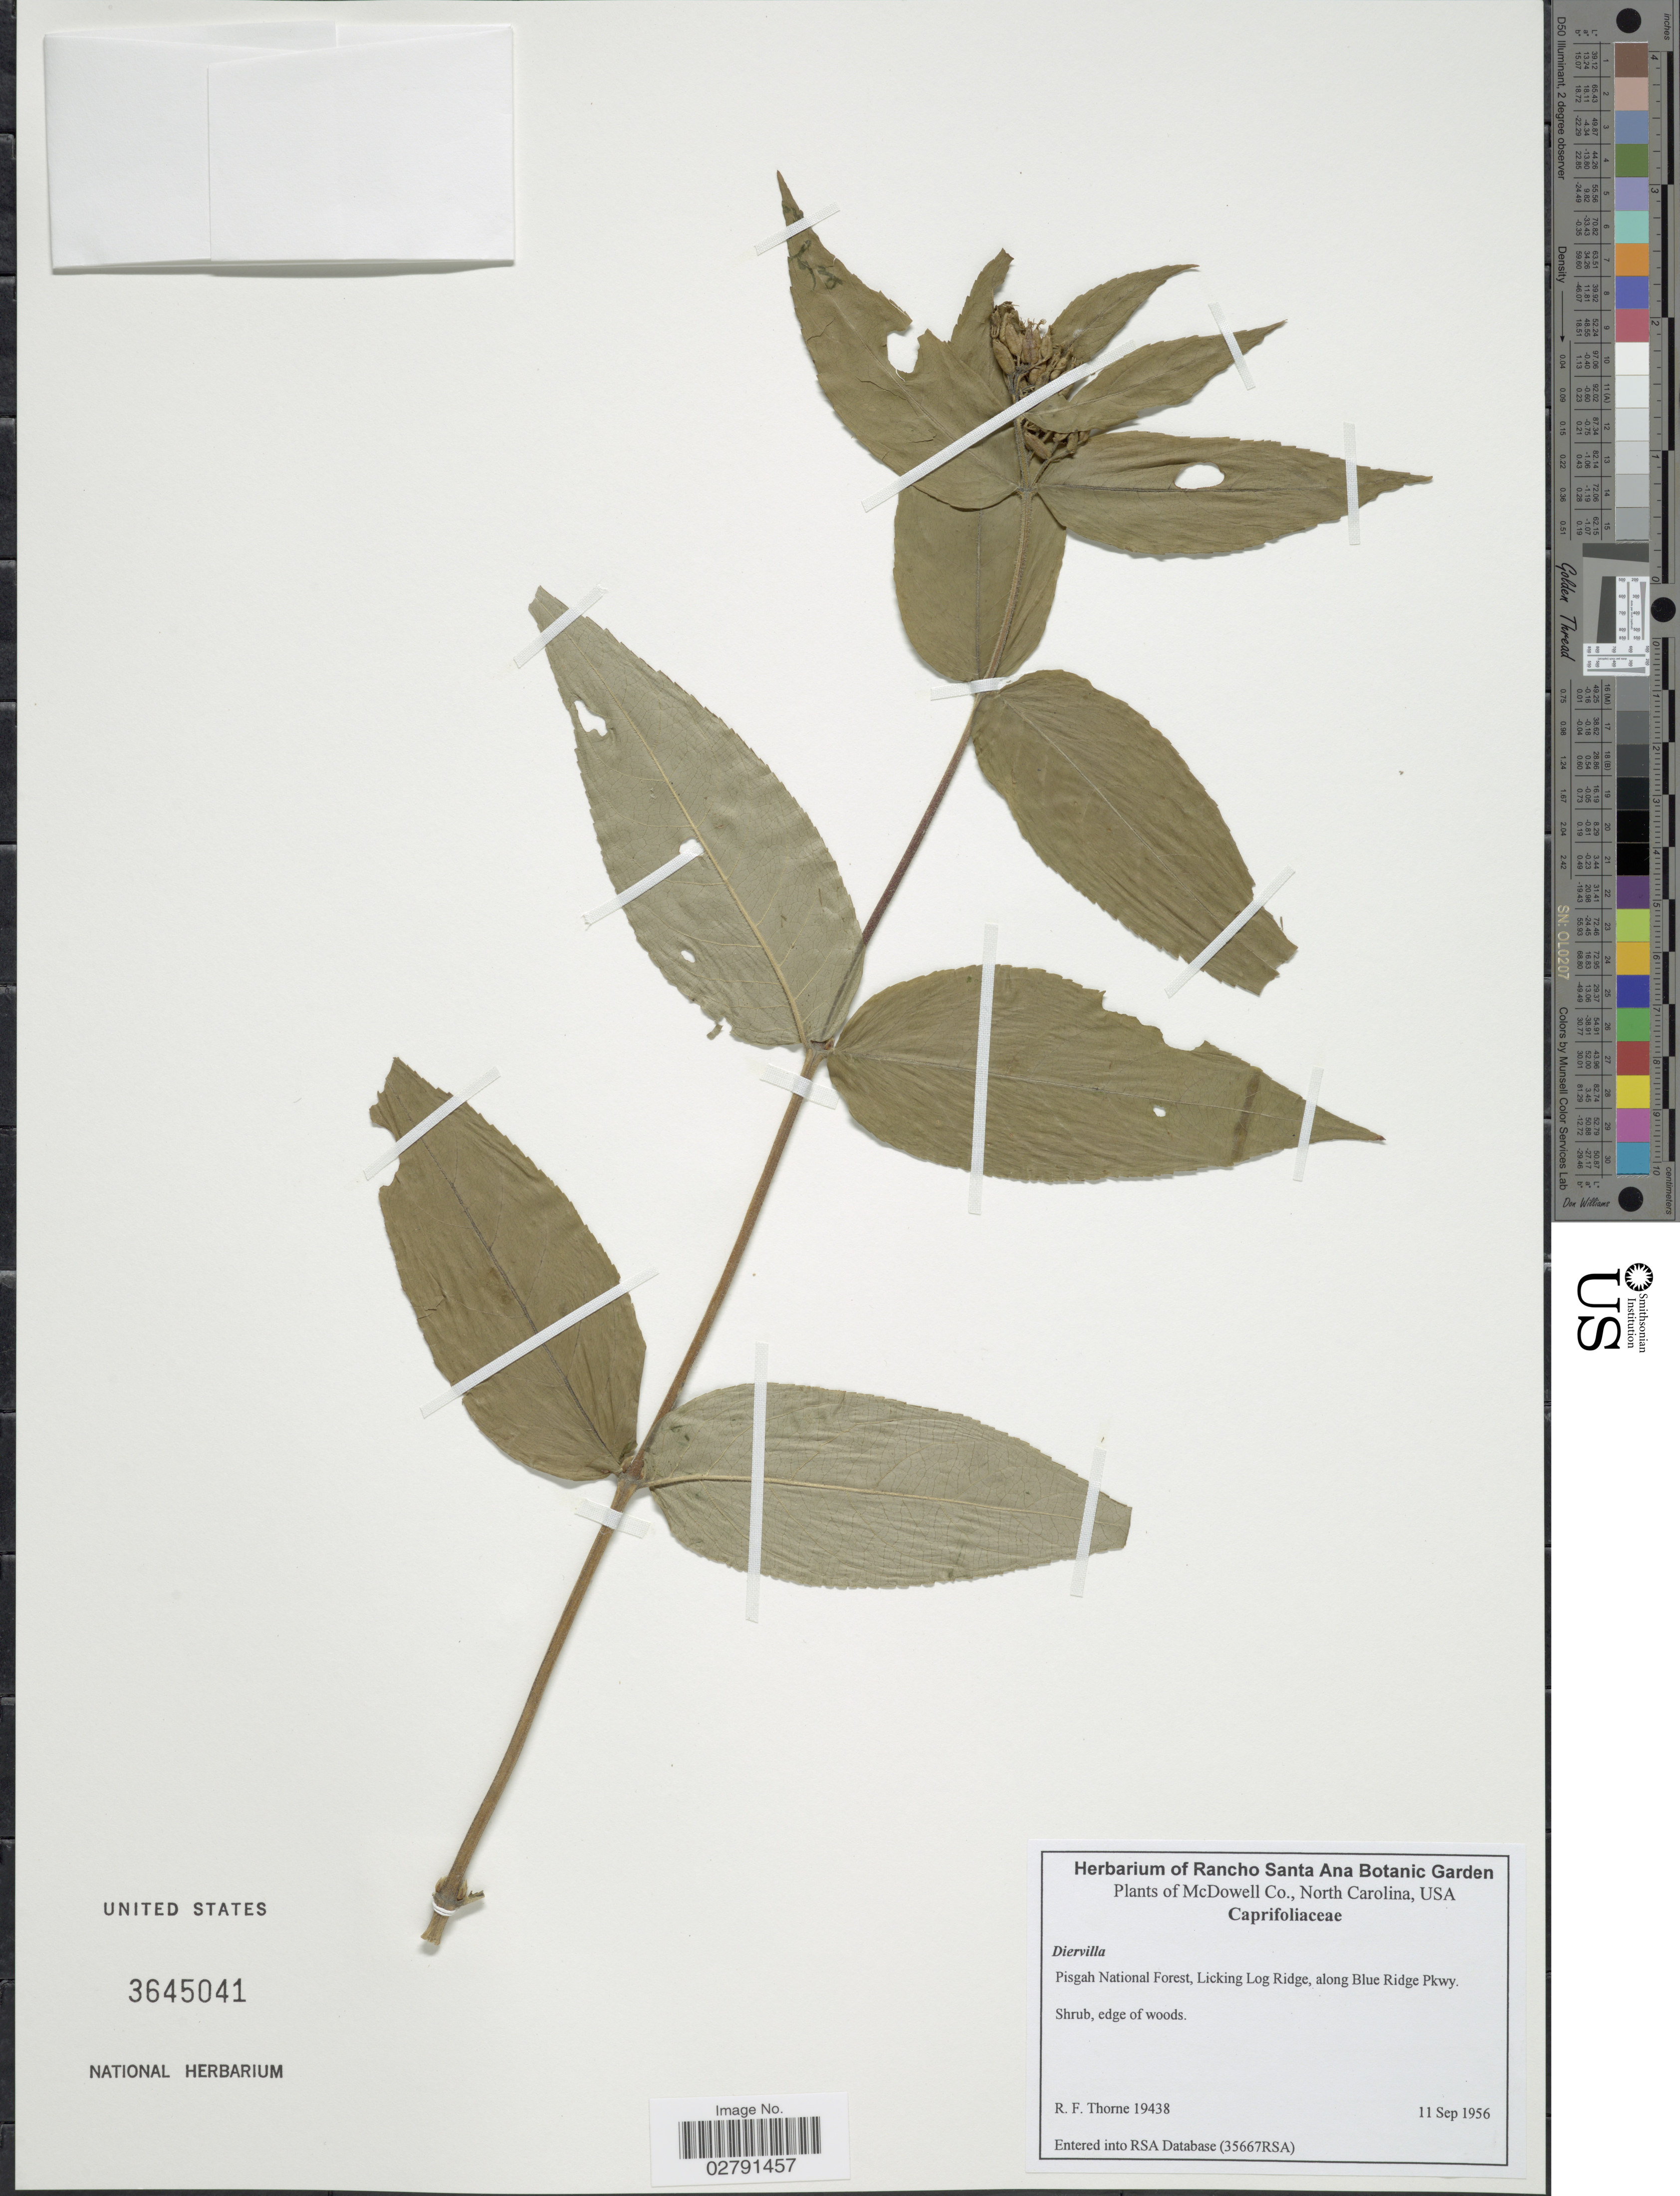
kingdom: Plantae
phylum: Tracheophyta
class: Magnoliopsida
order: Dipsacales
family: Caprifoliaceae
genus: Diervilla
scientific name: Diervilla sp.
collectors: R. F. Thorne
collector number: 19438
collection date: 1956-09-11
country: United States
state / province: North Carolina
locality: McDowell Co., Pisgah National Forest, Licking Log Ridge, along Blue Ridge Pkwy.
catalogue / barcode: US 3645041